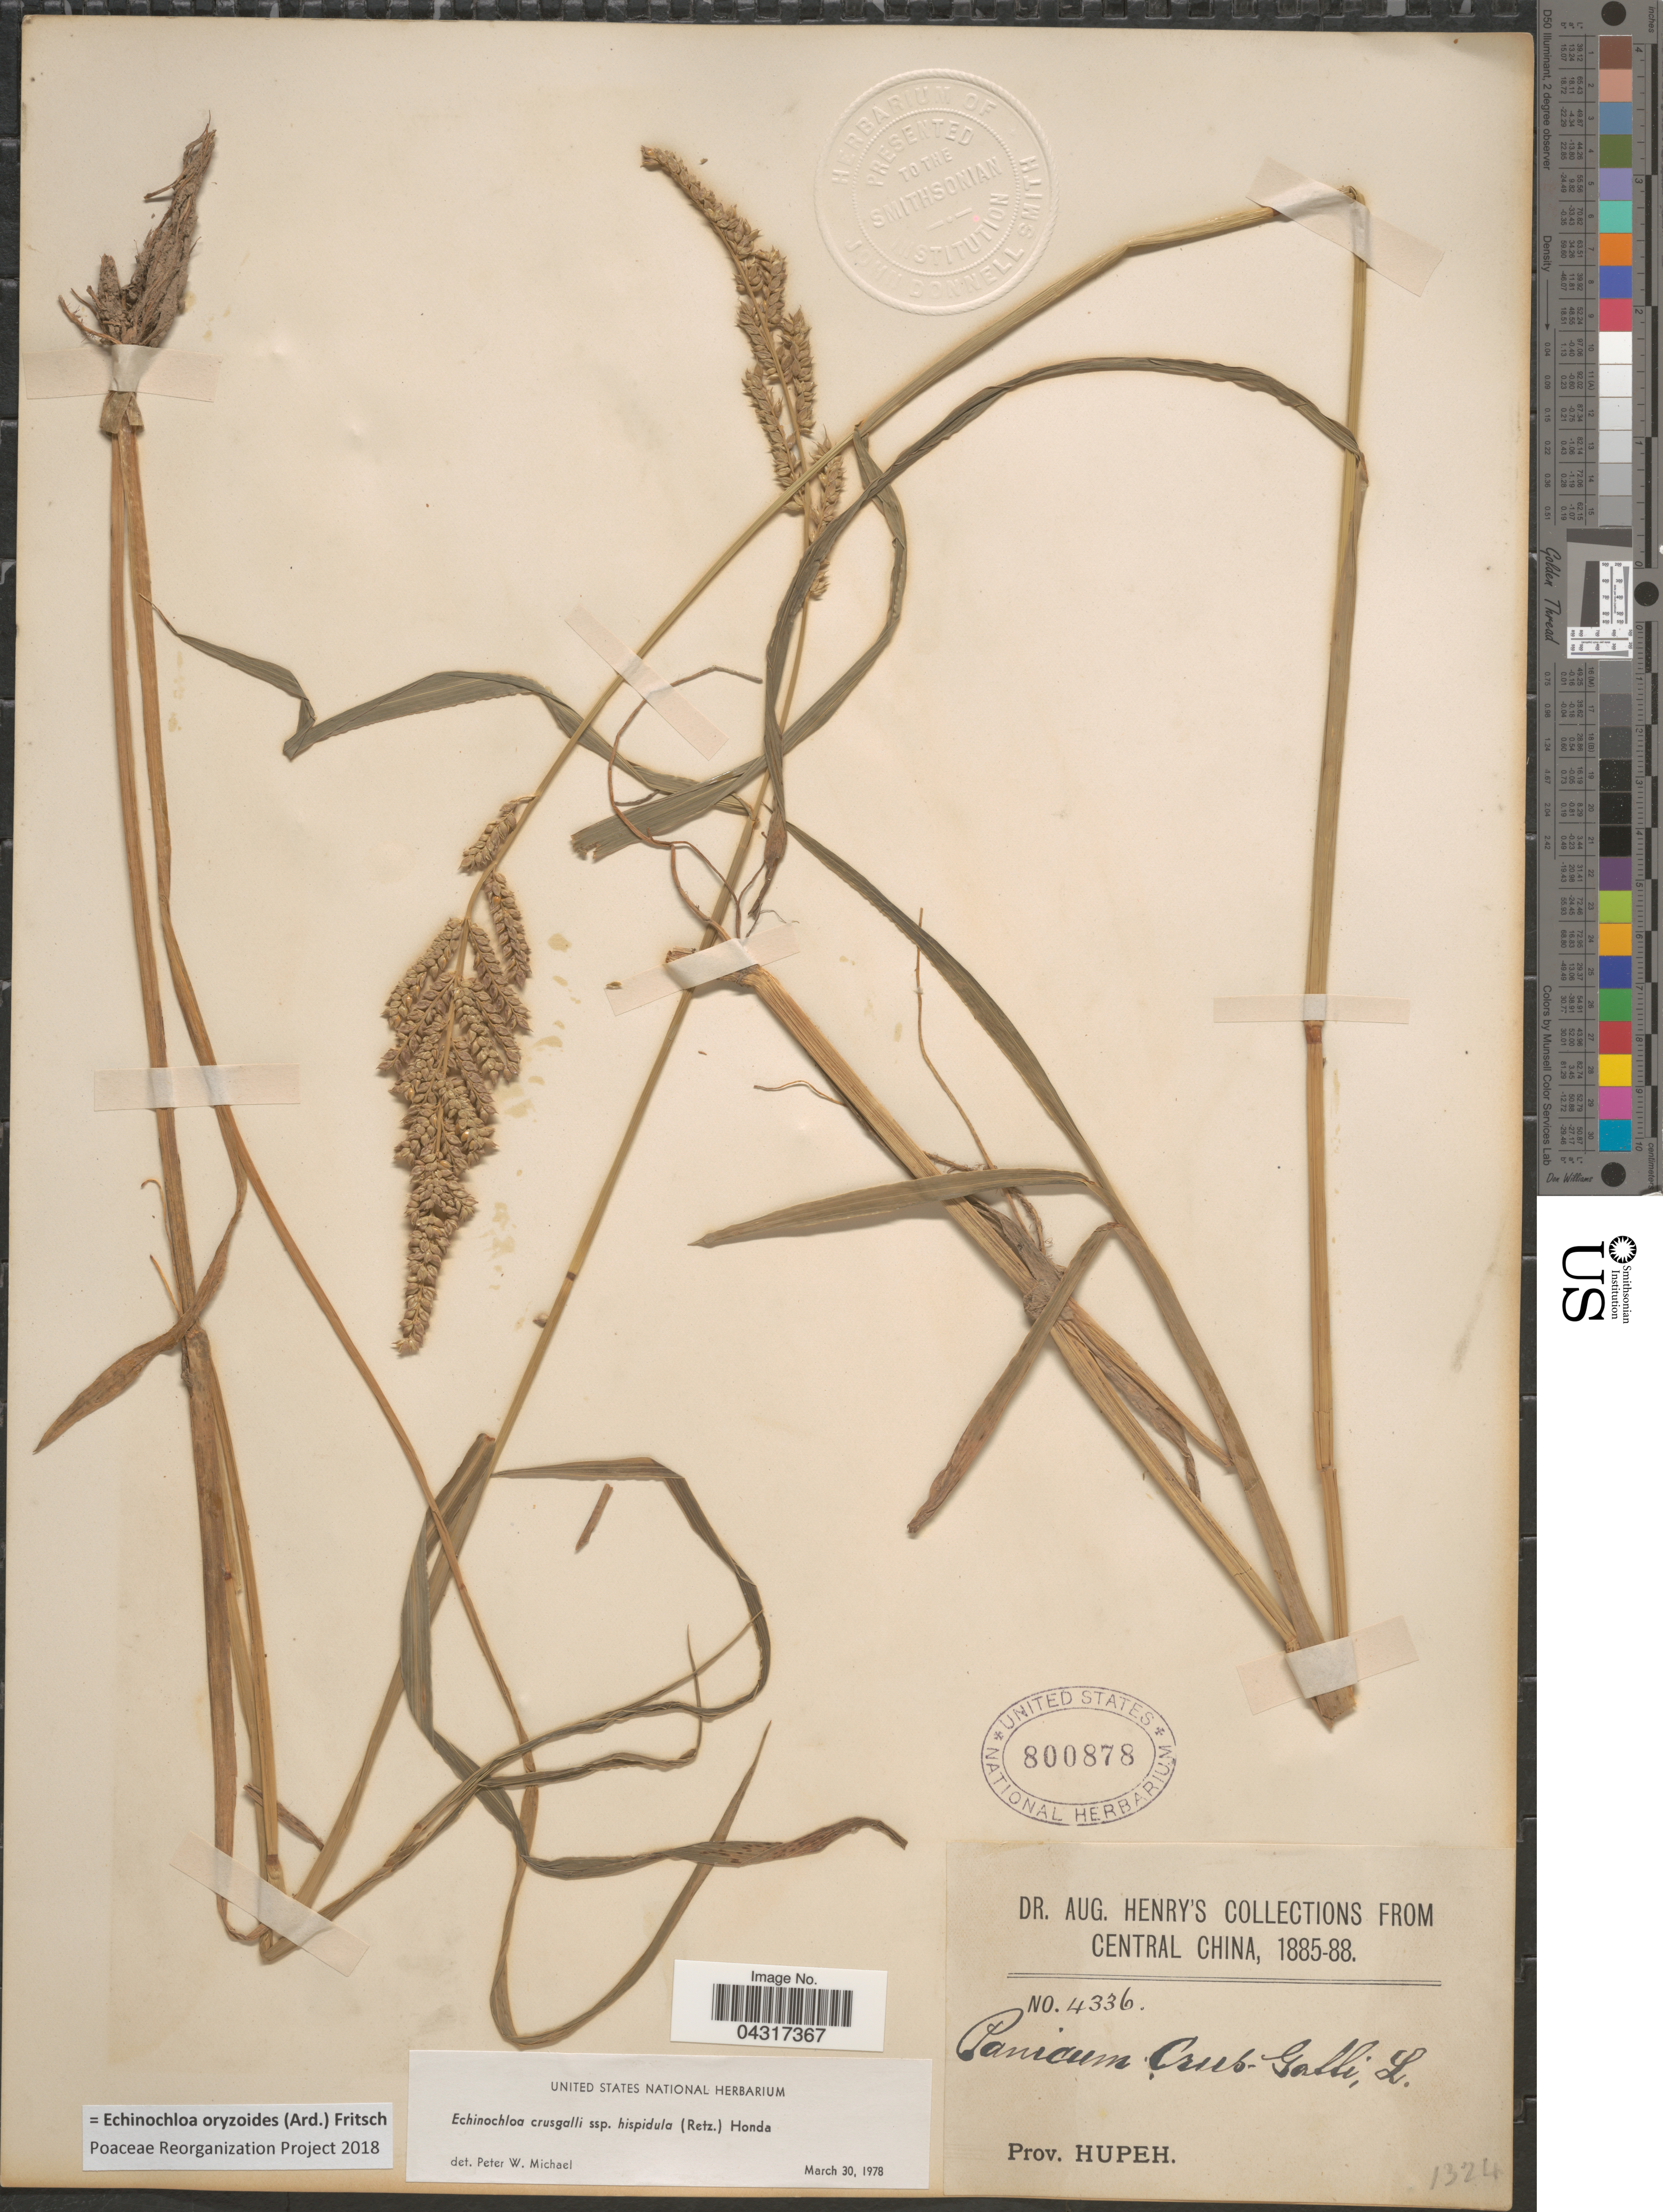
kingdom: Plantae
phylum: Tracheophyta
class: Liliopsida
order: Poales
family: Poaceae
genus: Echinochloa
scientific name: Echinochloa oryzoides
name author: (Ard.) Fritsch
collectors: A. Henry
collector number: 4336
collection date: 1885/1888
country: China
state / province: Hubei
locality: Central China. Prov. Hupeh.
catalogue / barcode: US 800878